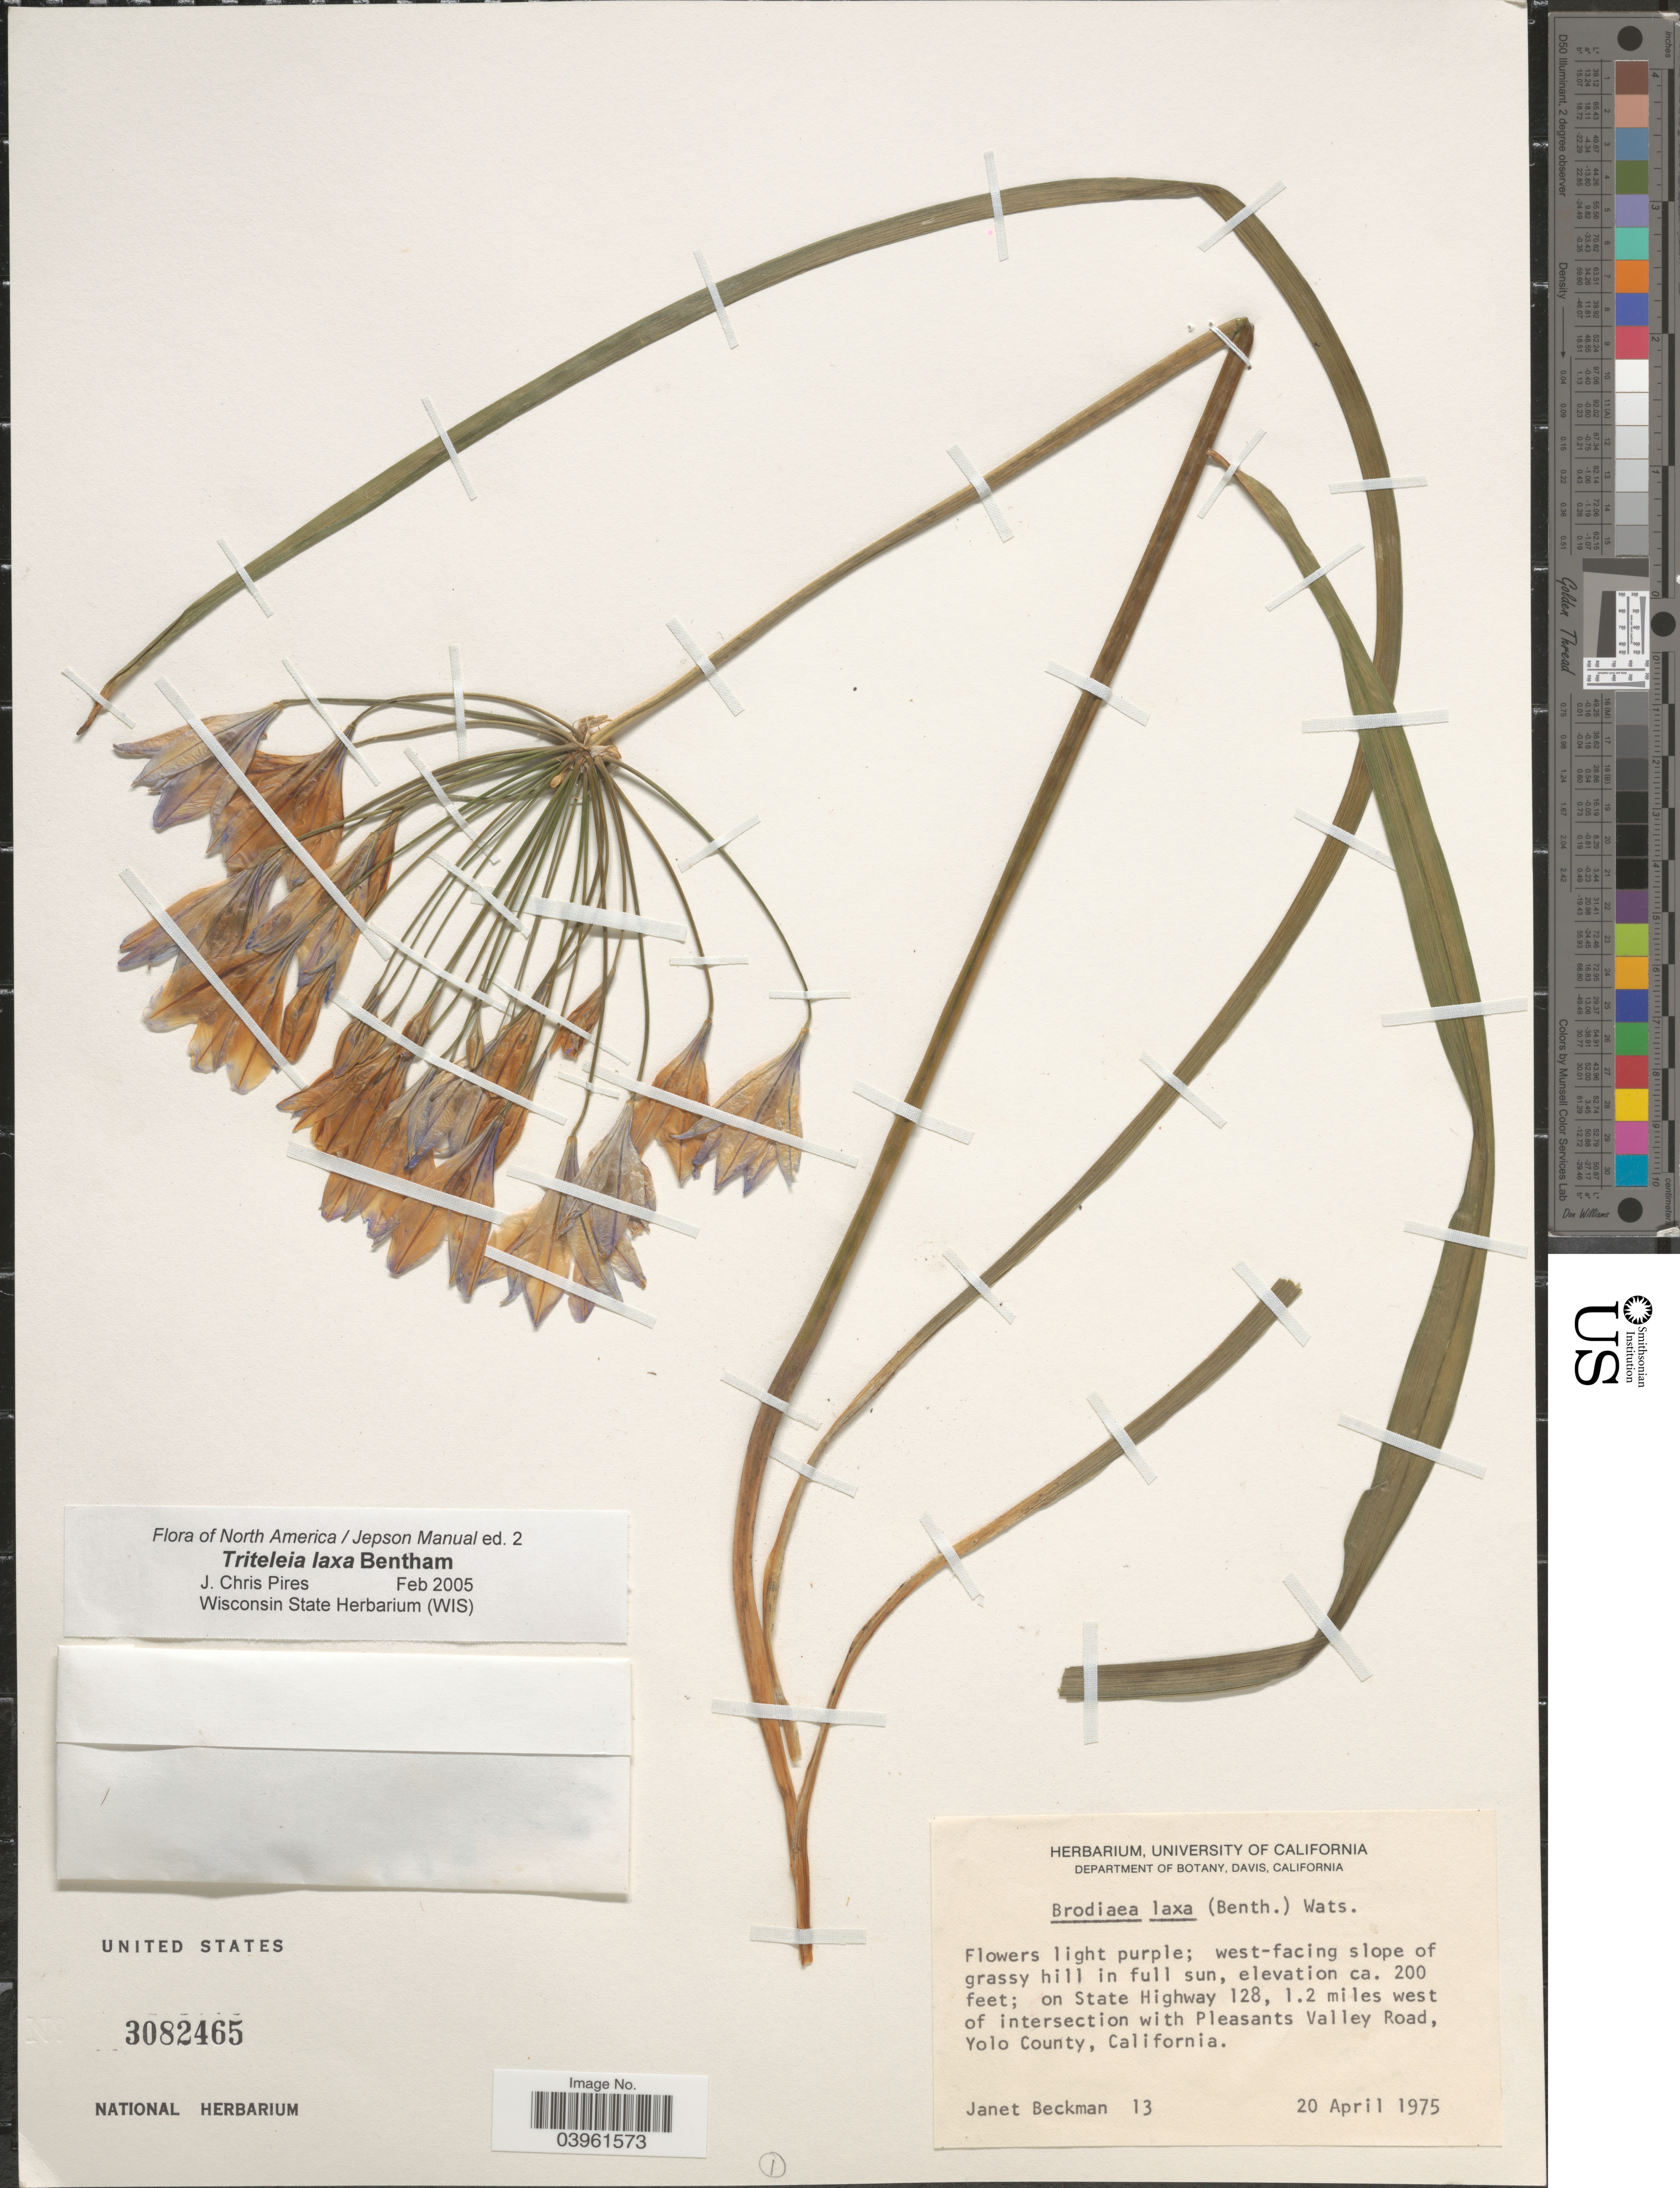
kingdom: Plantae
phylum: Tracheophyta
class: Liliopsida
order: Asparagales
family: Asparagaceae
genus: Triteleia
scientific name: Triteleia laxa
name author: Benth.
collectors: J. Beckman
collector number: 13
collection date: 1975-04-20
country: United States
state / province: California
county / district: Yolo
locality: West-facing slope. On State Highway 128, 1.2 miles west of intersection with Pleasants Valley Road, Yolo County.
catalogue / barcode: US 3082465